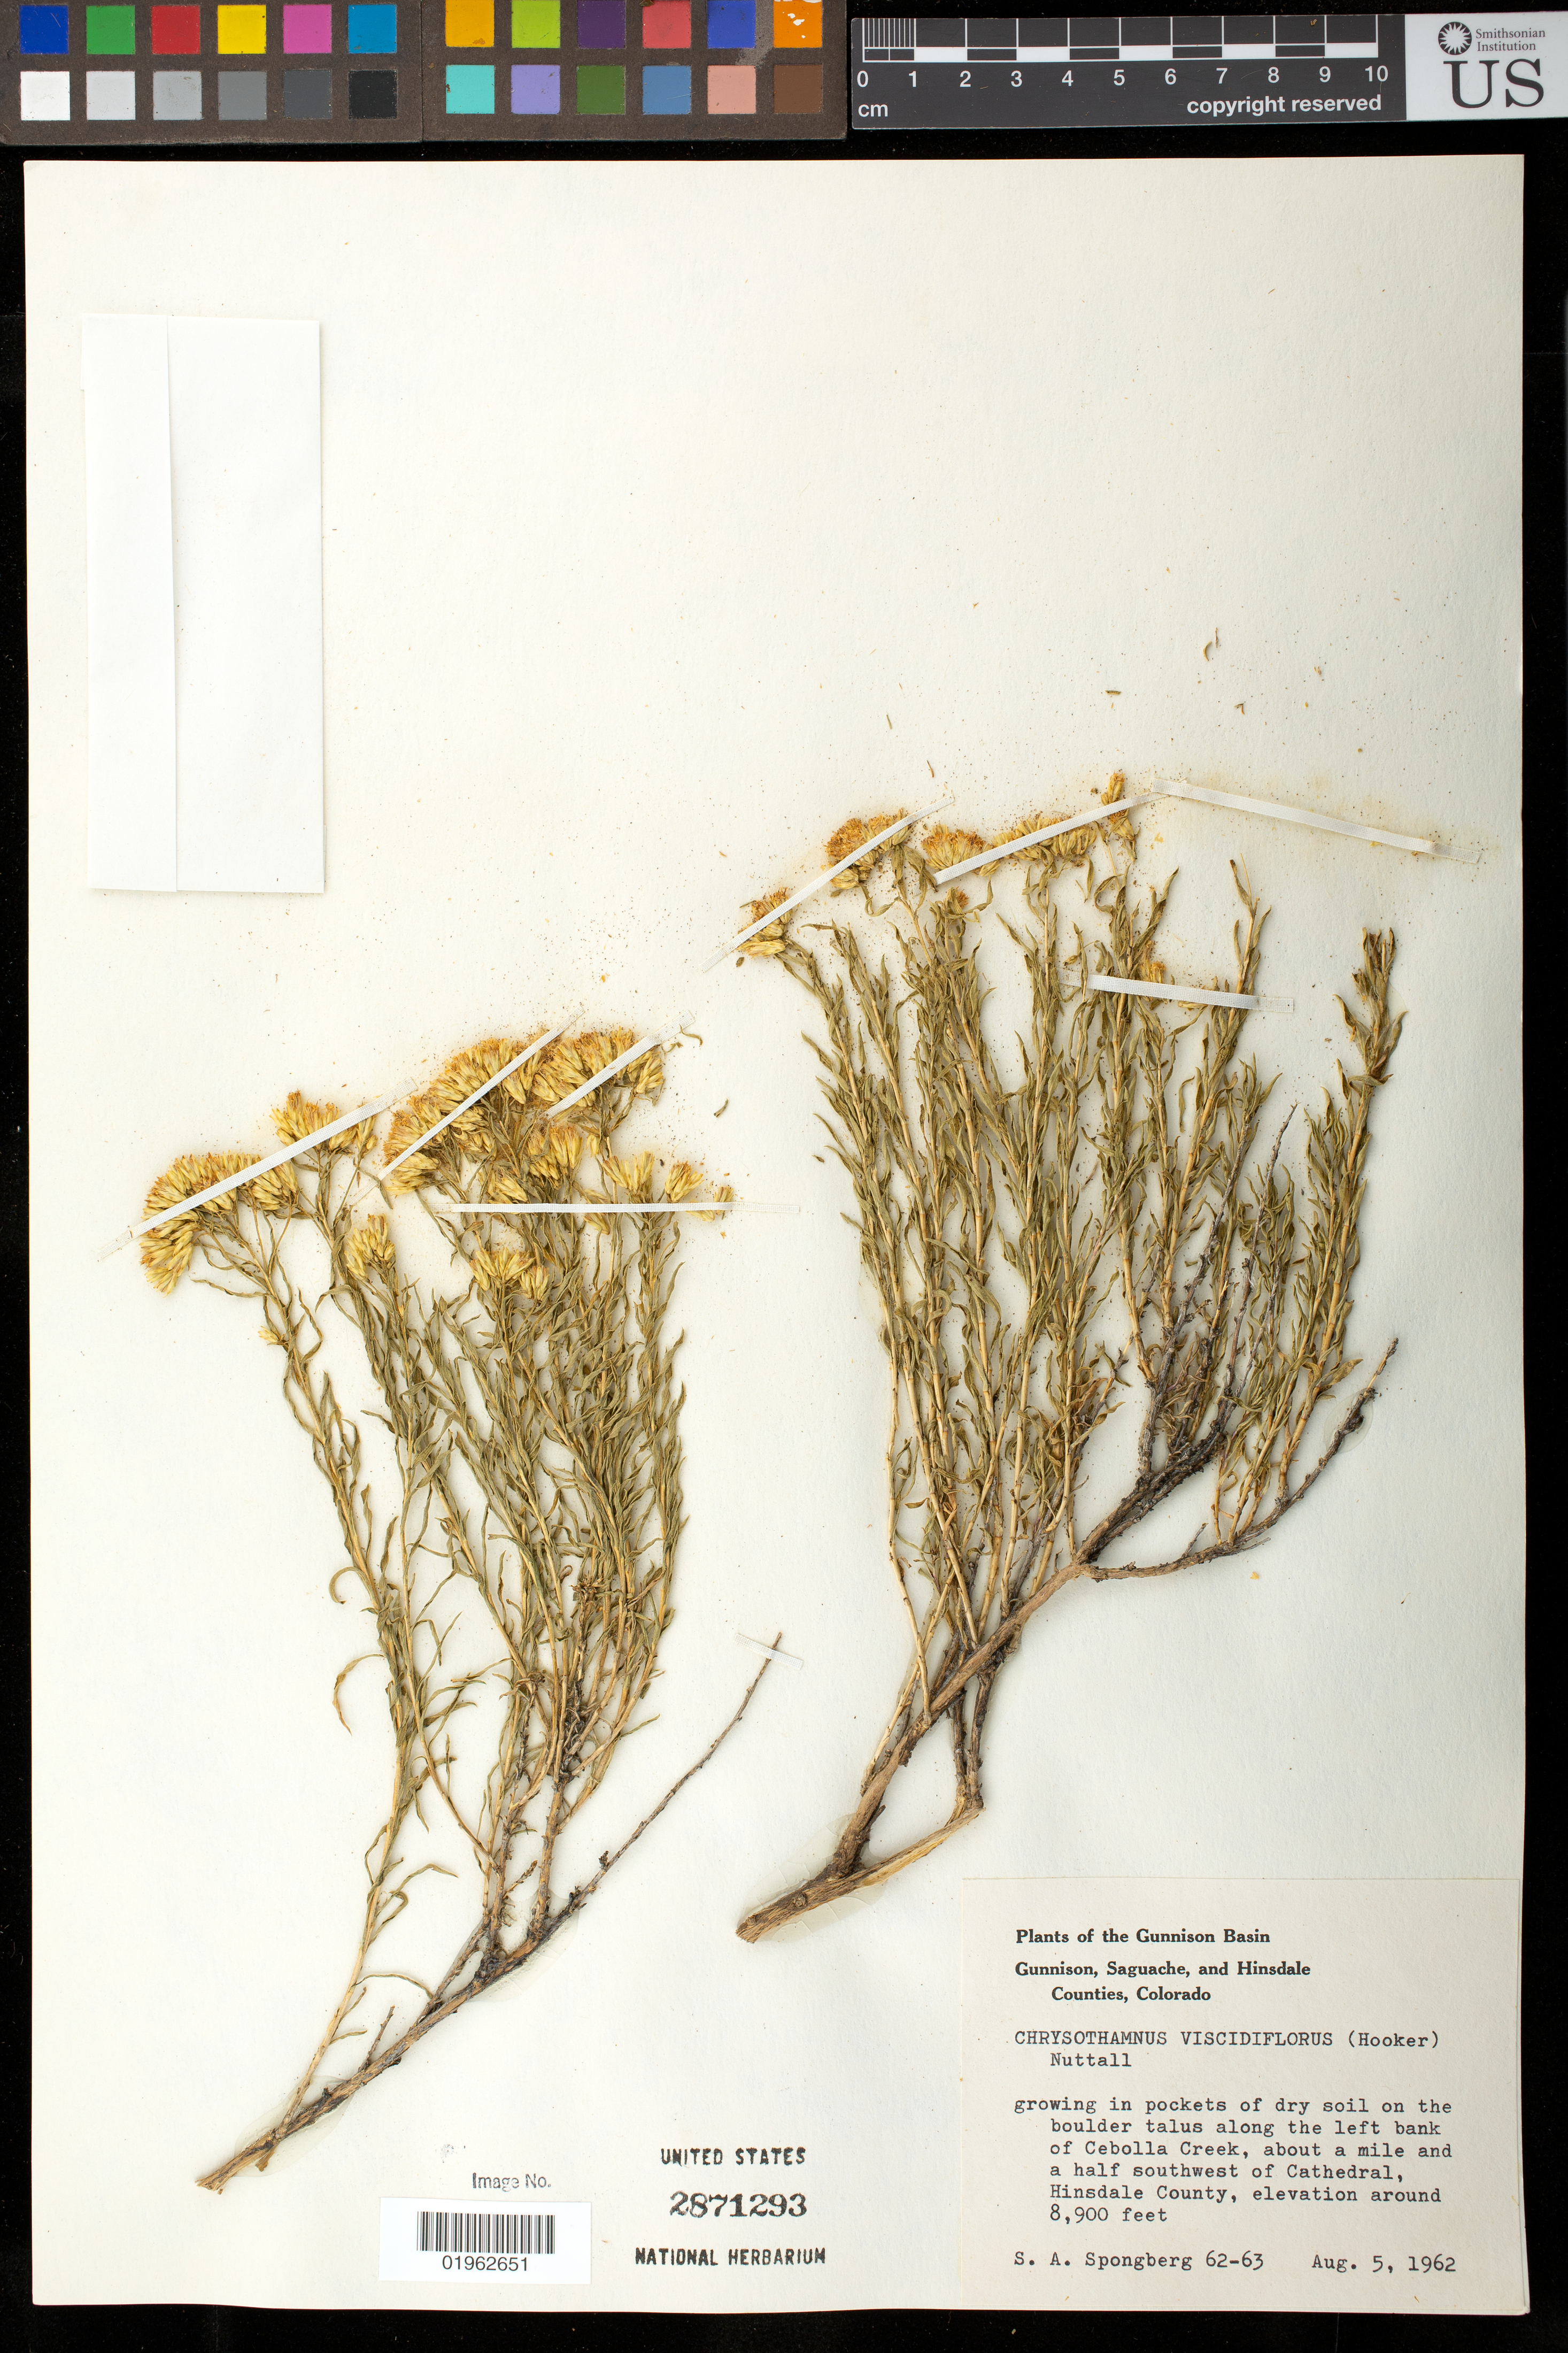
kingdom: Plantae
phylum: Tracheophyta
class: Magnoliopsida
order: Asterales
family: Asteraceae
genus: Chrysothamnus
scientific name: Chrysothamnus viscidiflorus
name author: (Hook.) Nutt.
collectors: S. A.Spongberg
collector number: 62-63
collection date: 1962-08-05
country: United States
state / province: Colorado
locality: Gunnison Basin, Gunnison, Saguache, and Hinsdale Counites, base of the boulder talus on the left bank of Cebolla Creek, about a mile and a half southwest of Cathedral, Hinsdale County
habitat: dry soil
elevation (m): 2713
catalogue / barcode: US 2871293